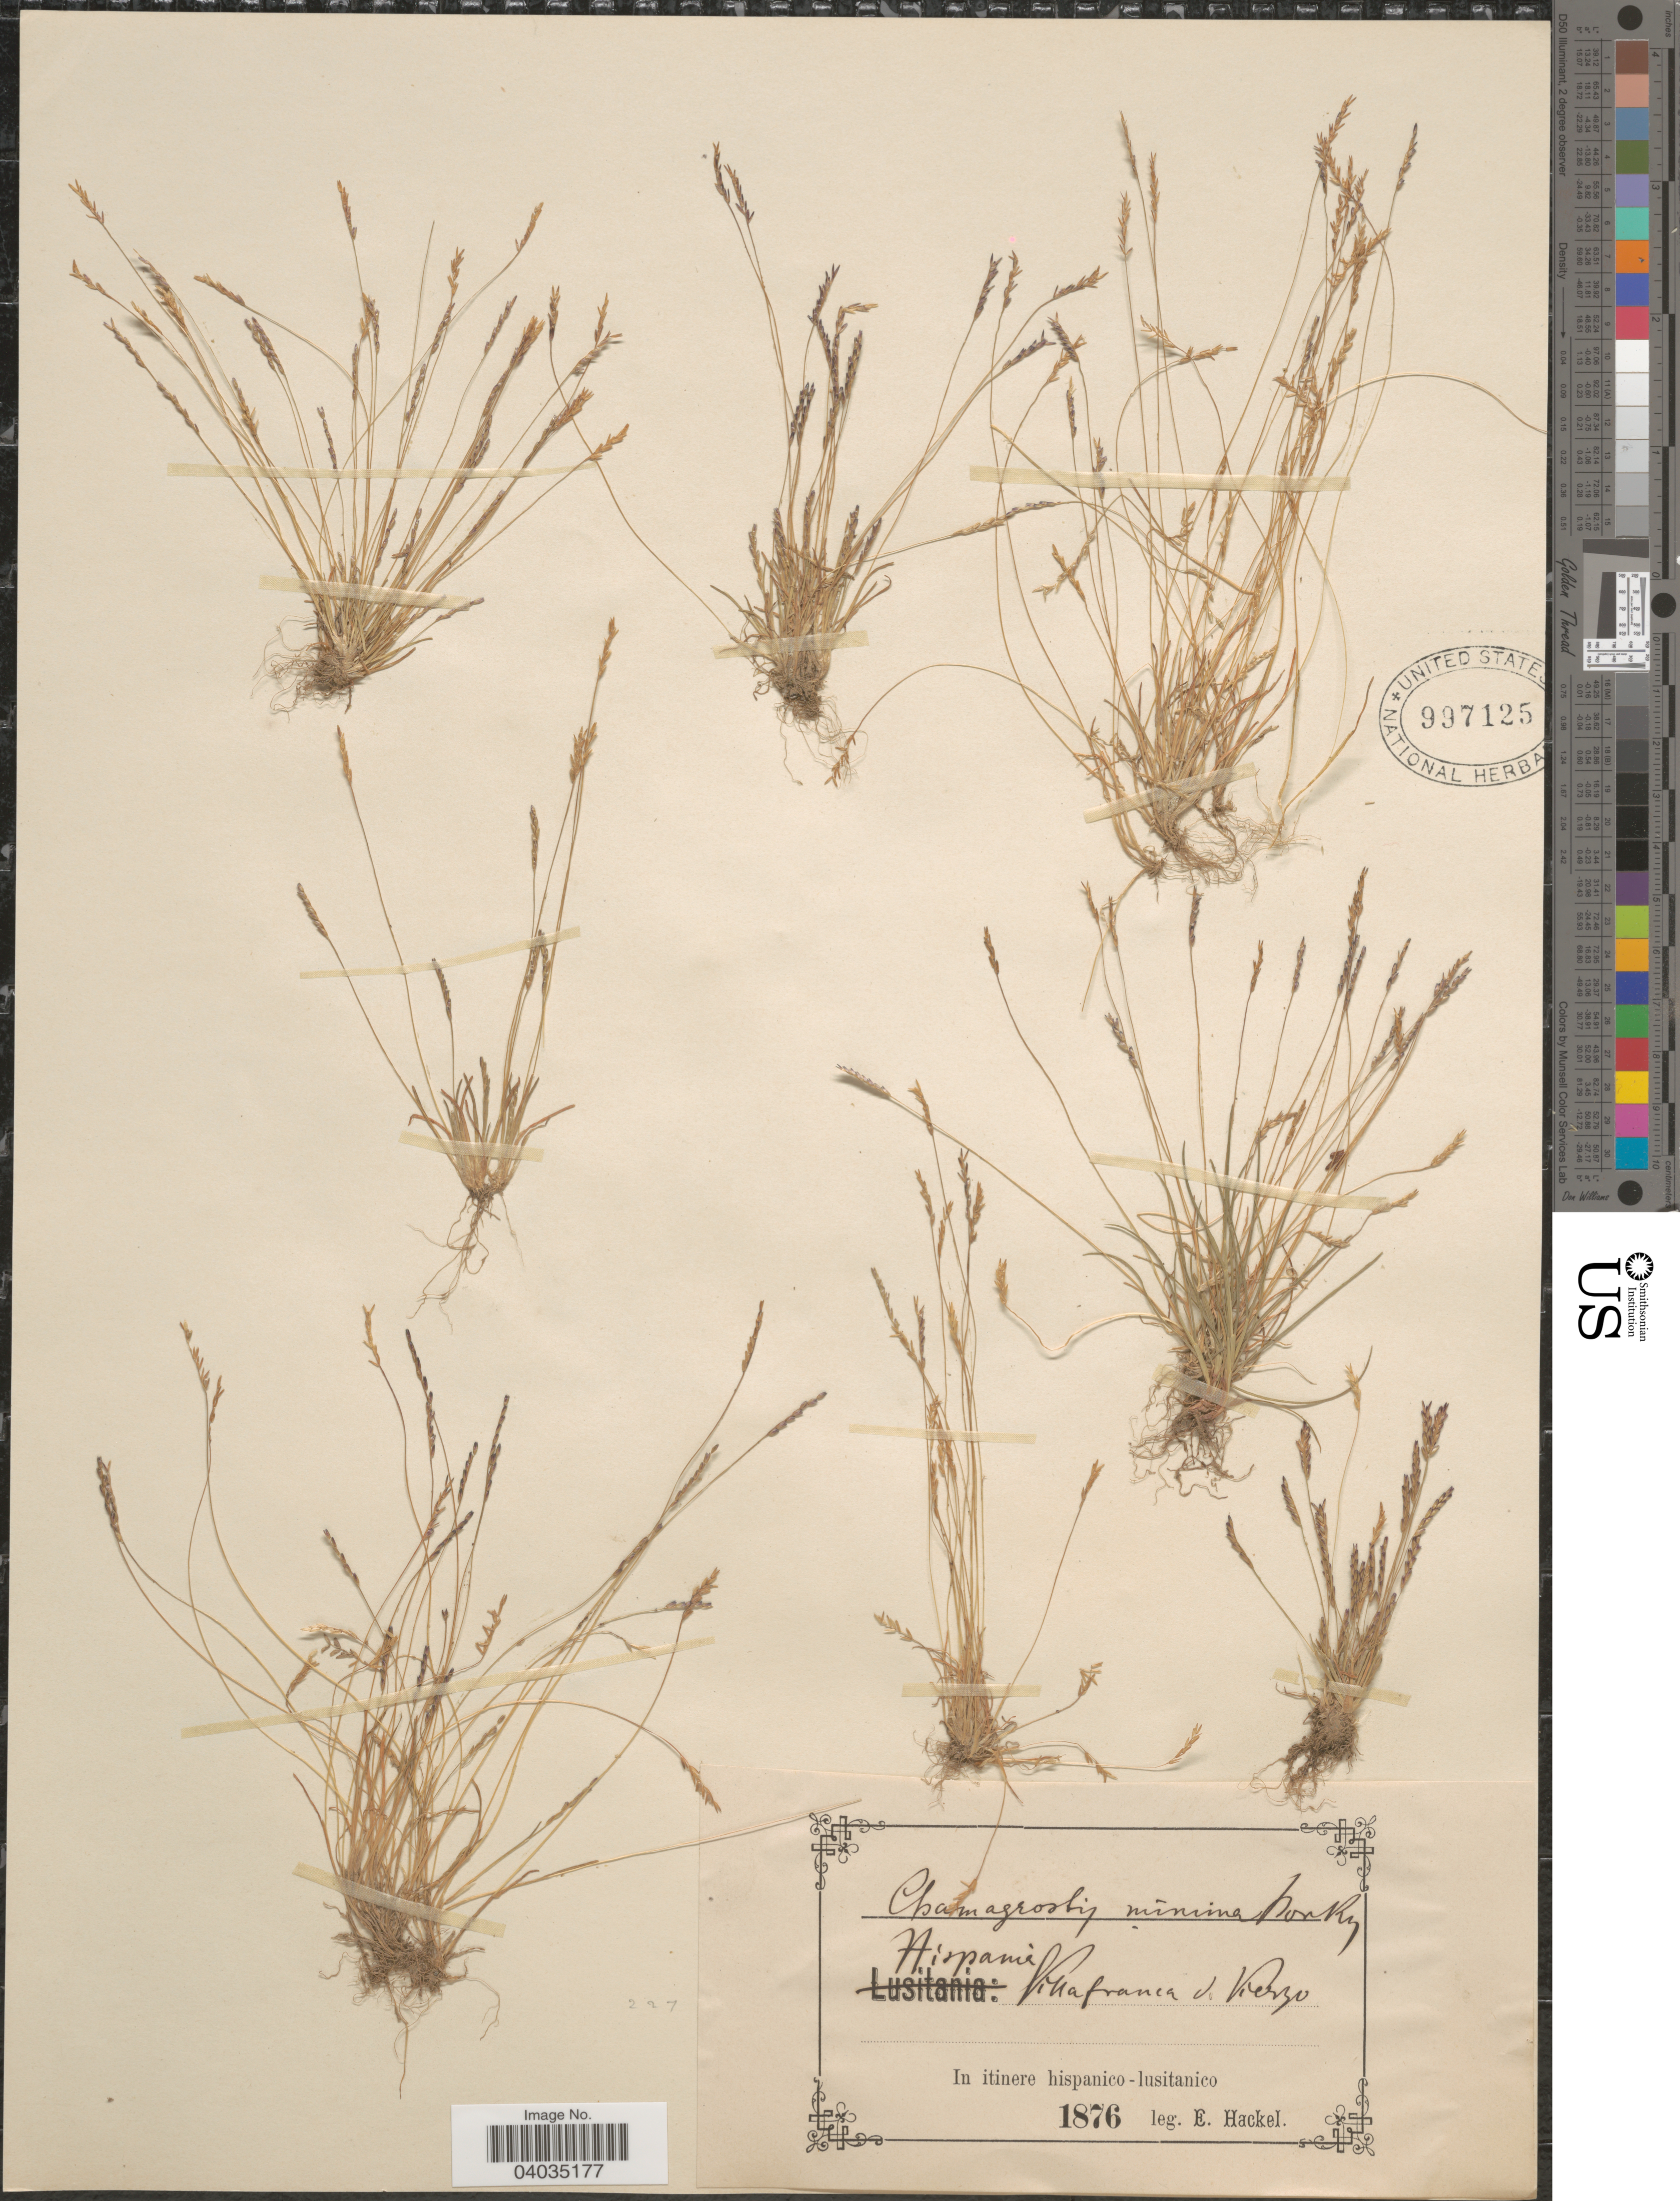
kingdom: Plantae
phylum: Tracheophyta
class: Liliopsida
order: Poales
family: Poaceae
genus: Mibora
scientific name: Mibora minima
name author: (L.) Desv.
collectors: E. Hackel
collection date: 1876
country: Spain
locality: Hispania: Villafranca do Bierzo. In itinere hispanico-lusitanico.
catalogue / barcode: US 997125